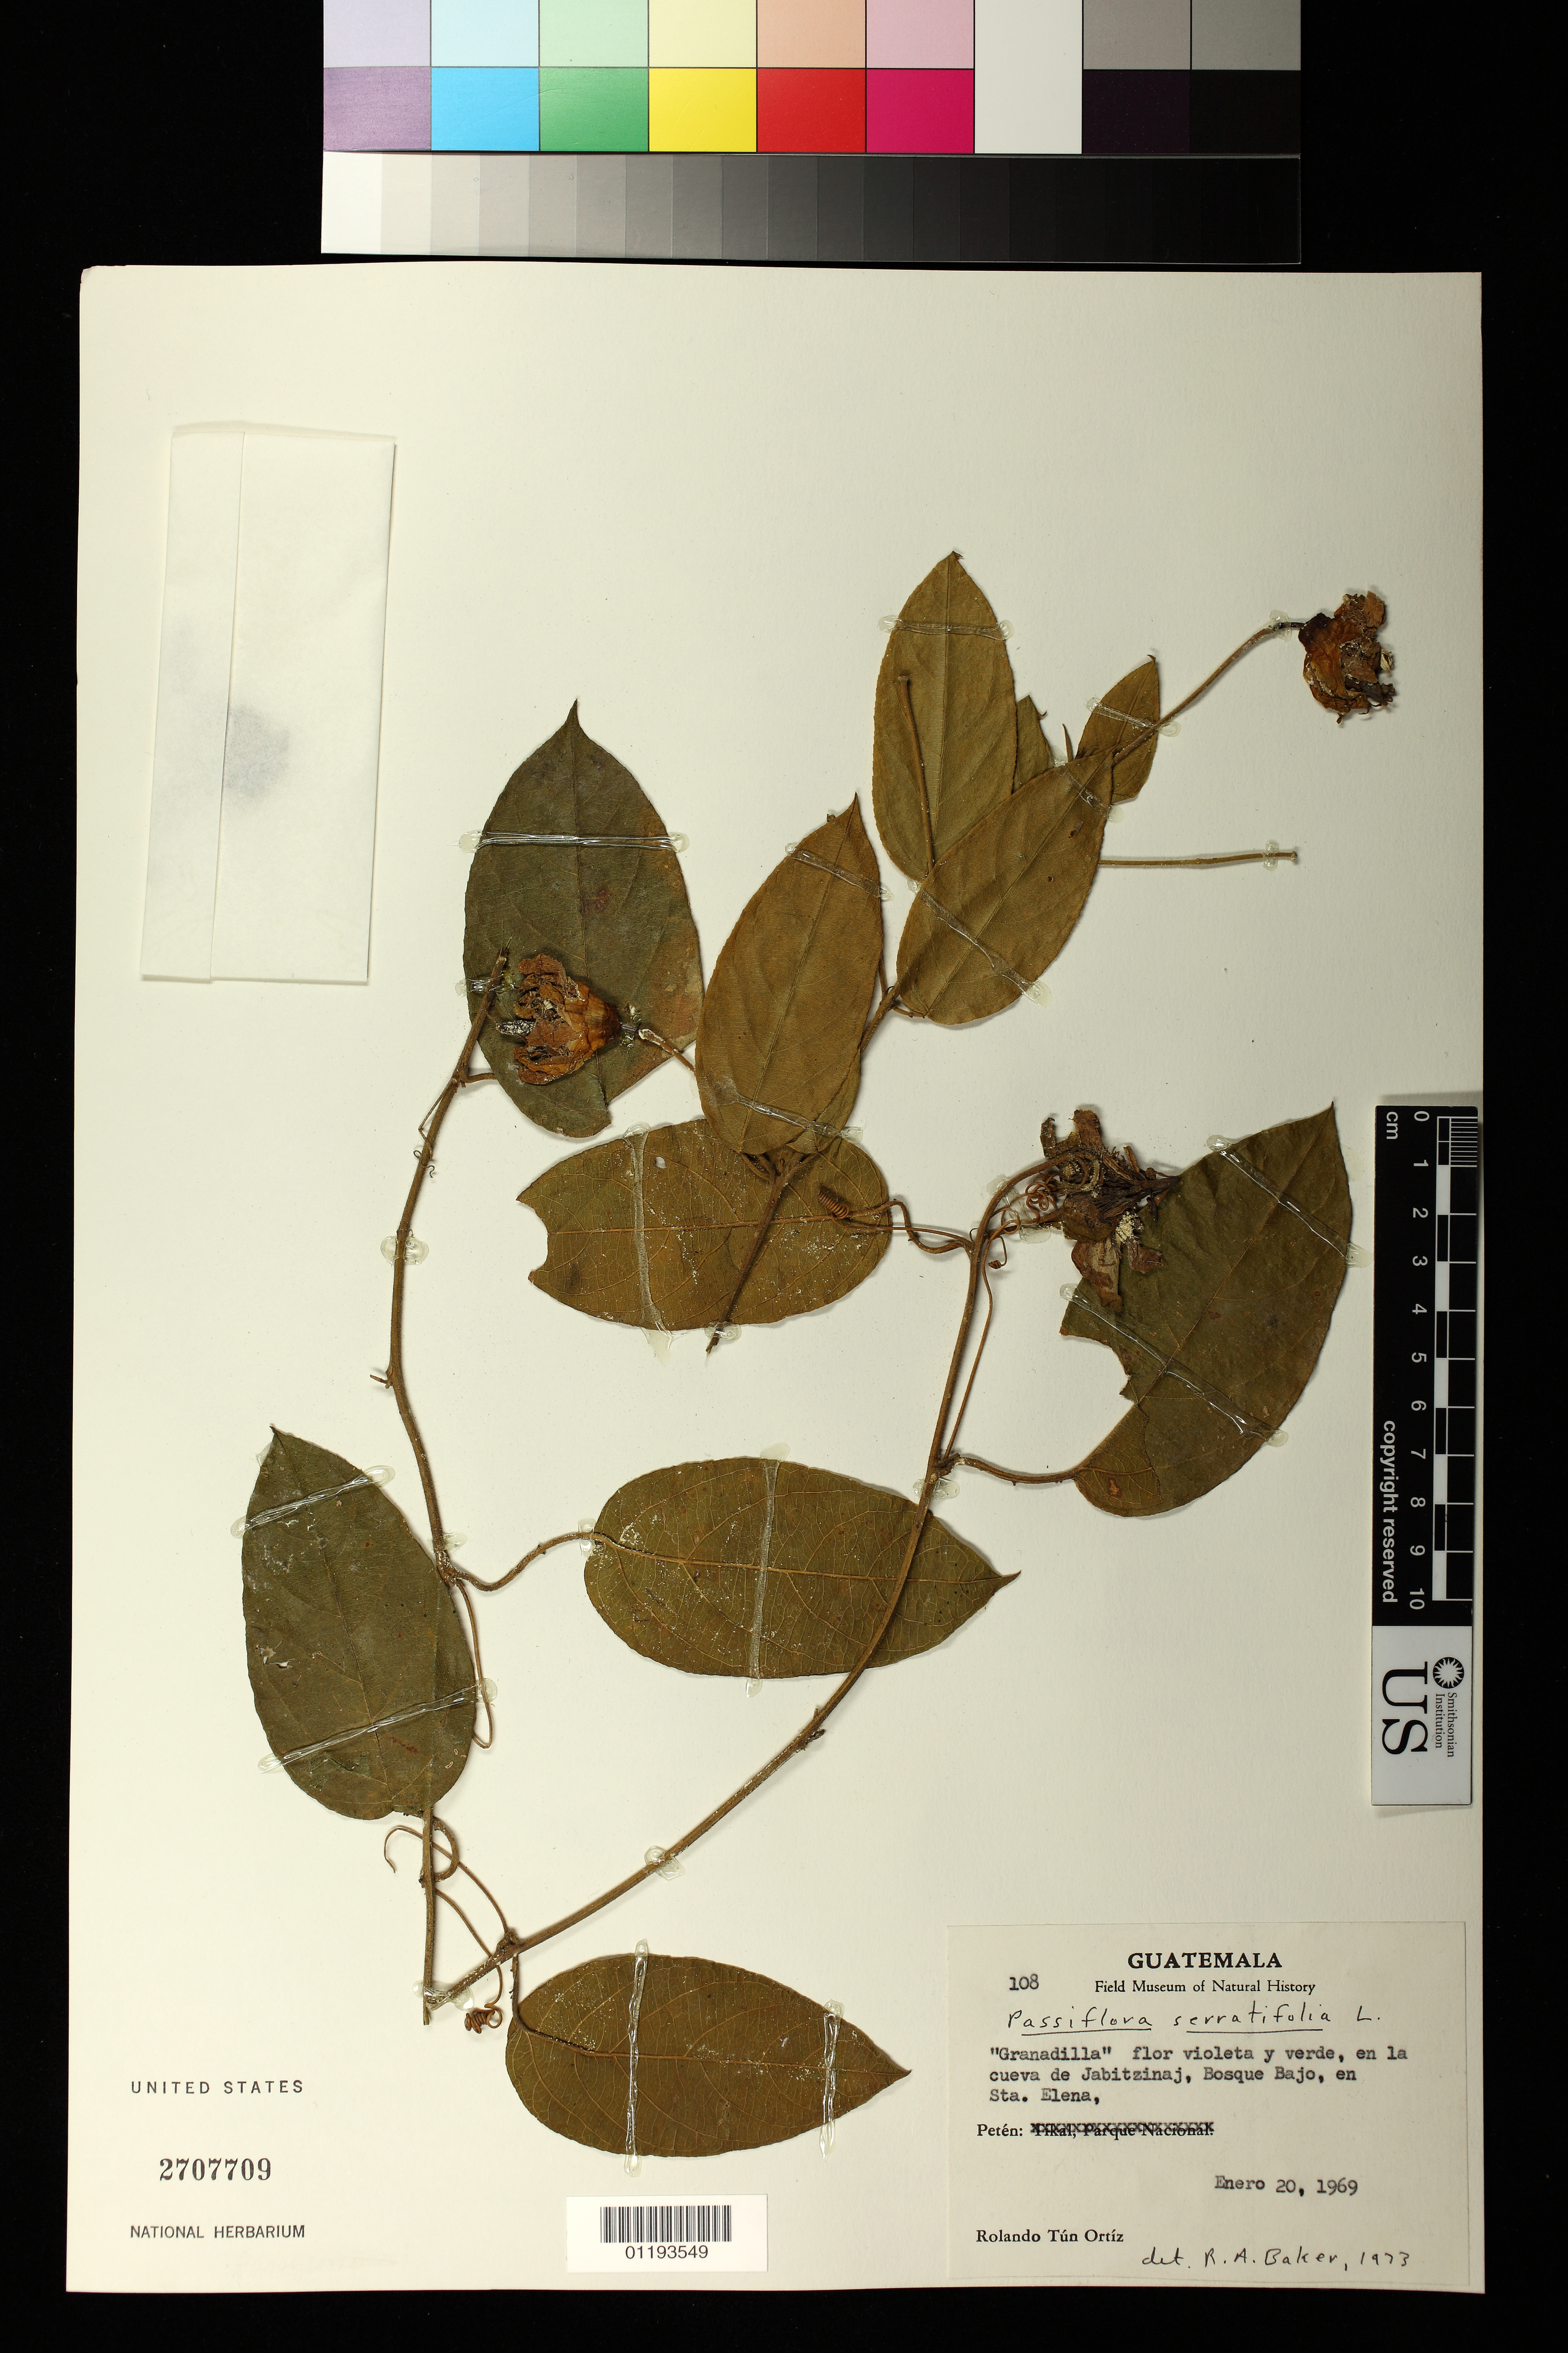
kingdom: Plantae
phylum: Tracheophyta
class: Magnoliopsida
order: Malpighiales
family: Passifloraceae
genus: Passiflora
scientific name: Passiflora serratifolia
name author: L.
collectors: R. Tún Ortiz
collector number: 108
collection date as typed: Jan 20 1969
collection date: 1969-01-20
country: Guatemala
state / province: El Petén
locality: En la cueva de Jabitzinaj, Bosque Bajo, en Sta. Elena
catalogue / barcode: US 2707709